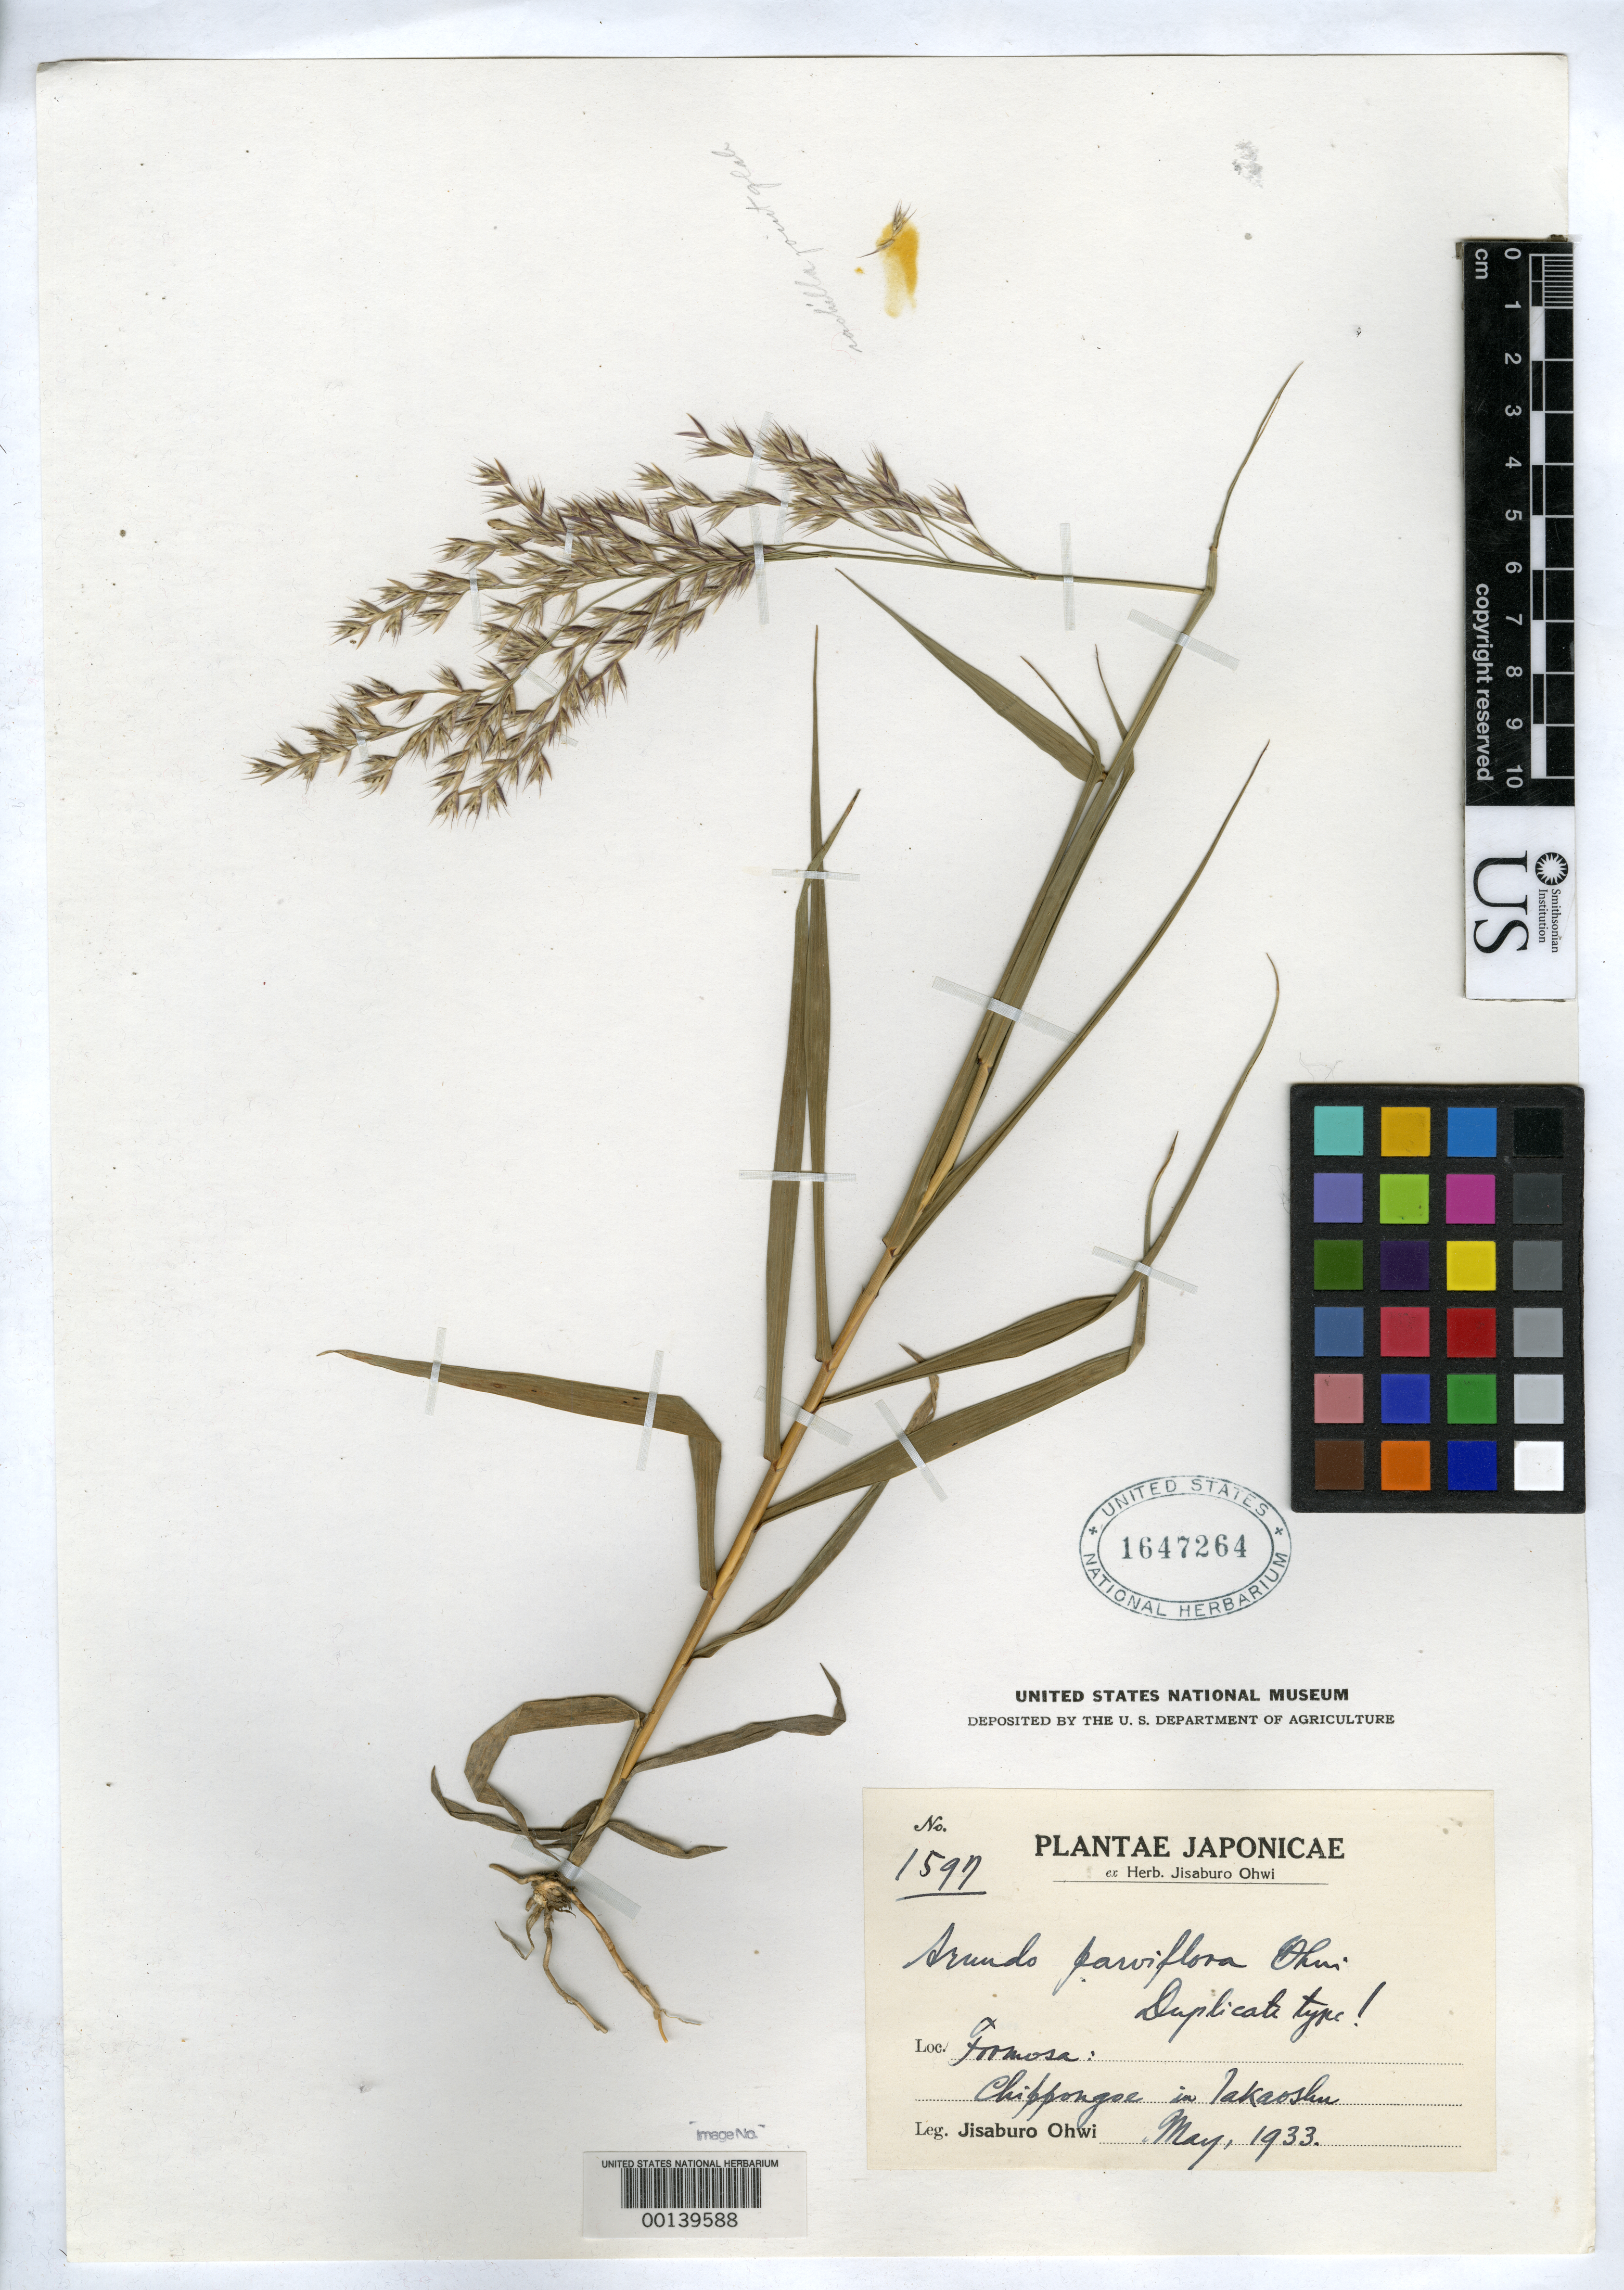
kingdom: Plantae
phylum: Tracheophyta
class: Liliopsida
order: Poales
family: Poaceae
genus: Arundo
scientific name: Arundo parviflora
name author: Ohwi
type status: Isotype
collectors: J. Ohwi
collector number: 1597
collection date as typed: May 1933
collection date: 1933-05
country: Japan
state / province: Ehime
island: Shikoku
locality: Inter Matsuyama et Aderu in Chippongoe, Prov. Takaoshu.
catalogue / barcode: US 1647264